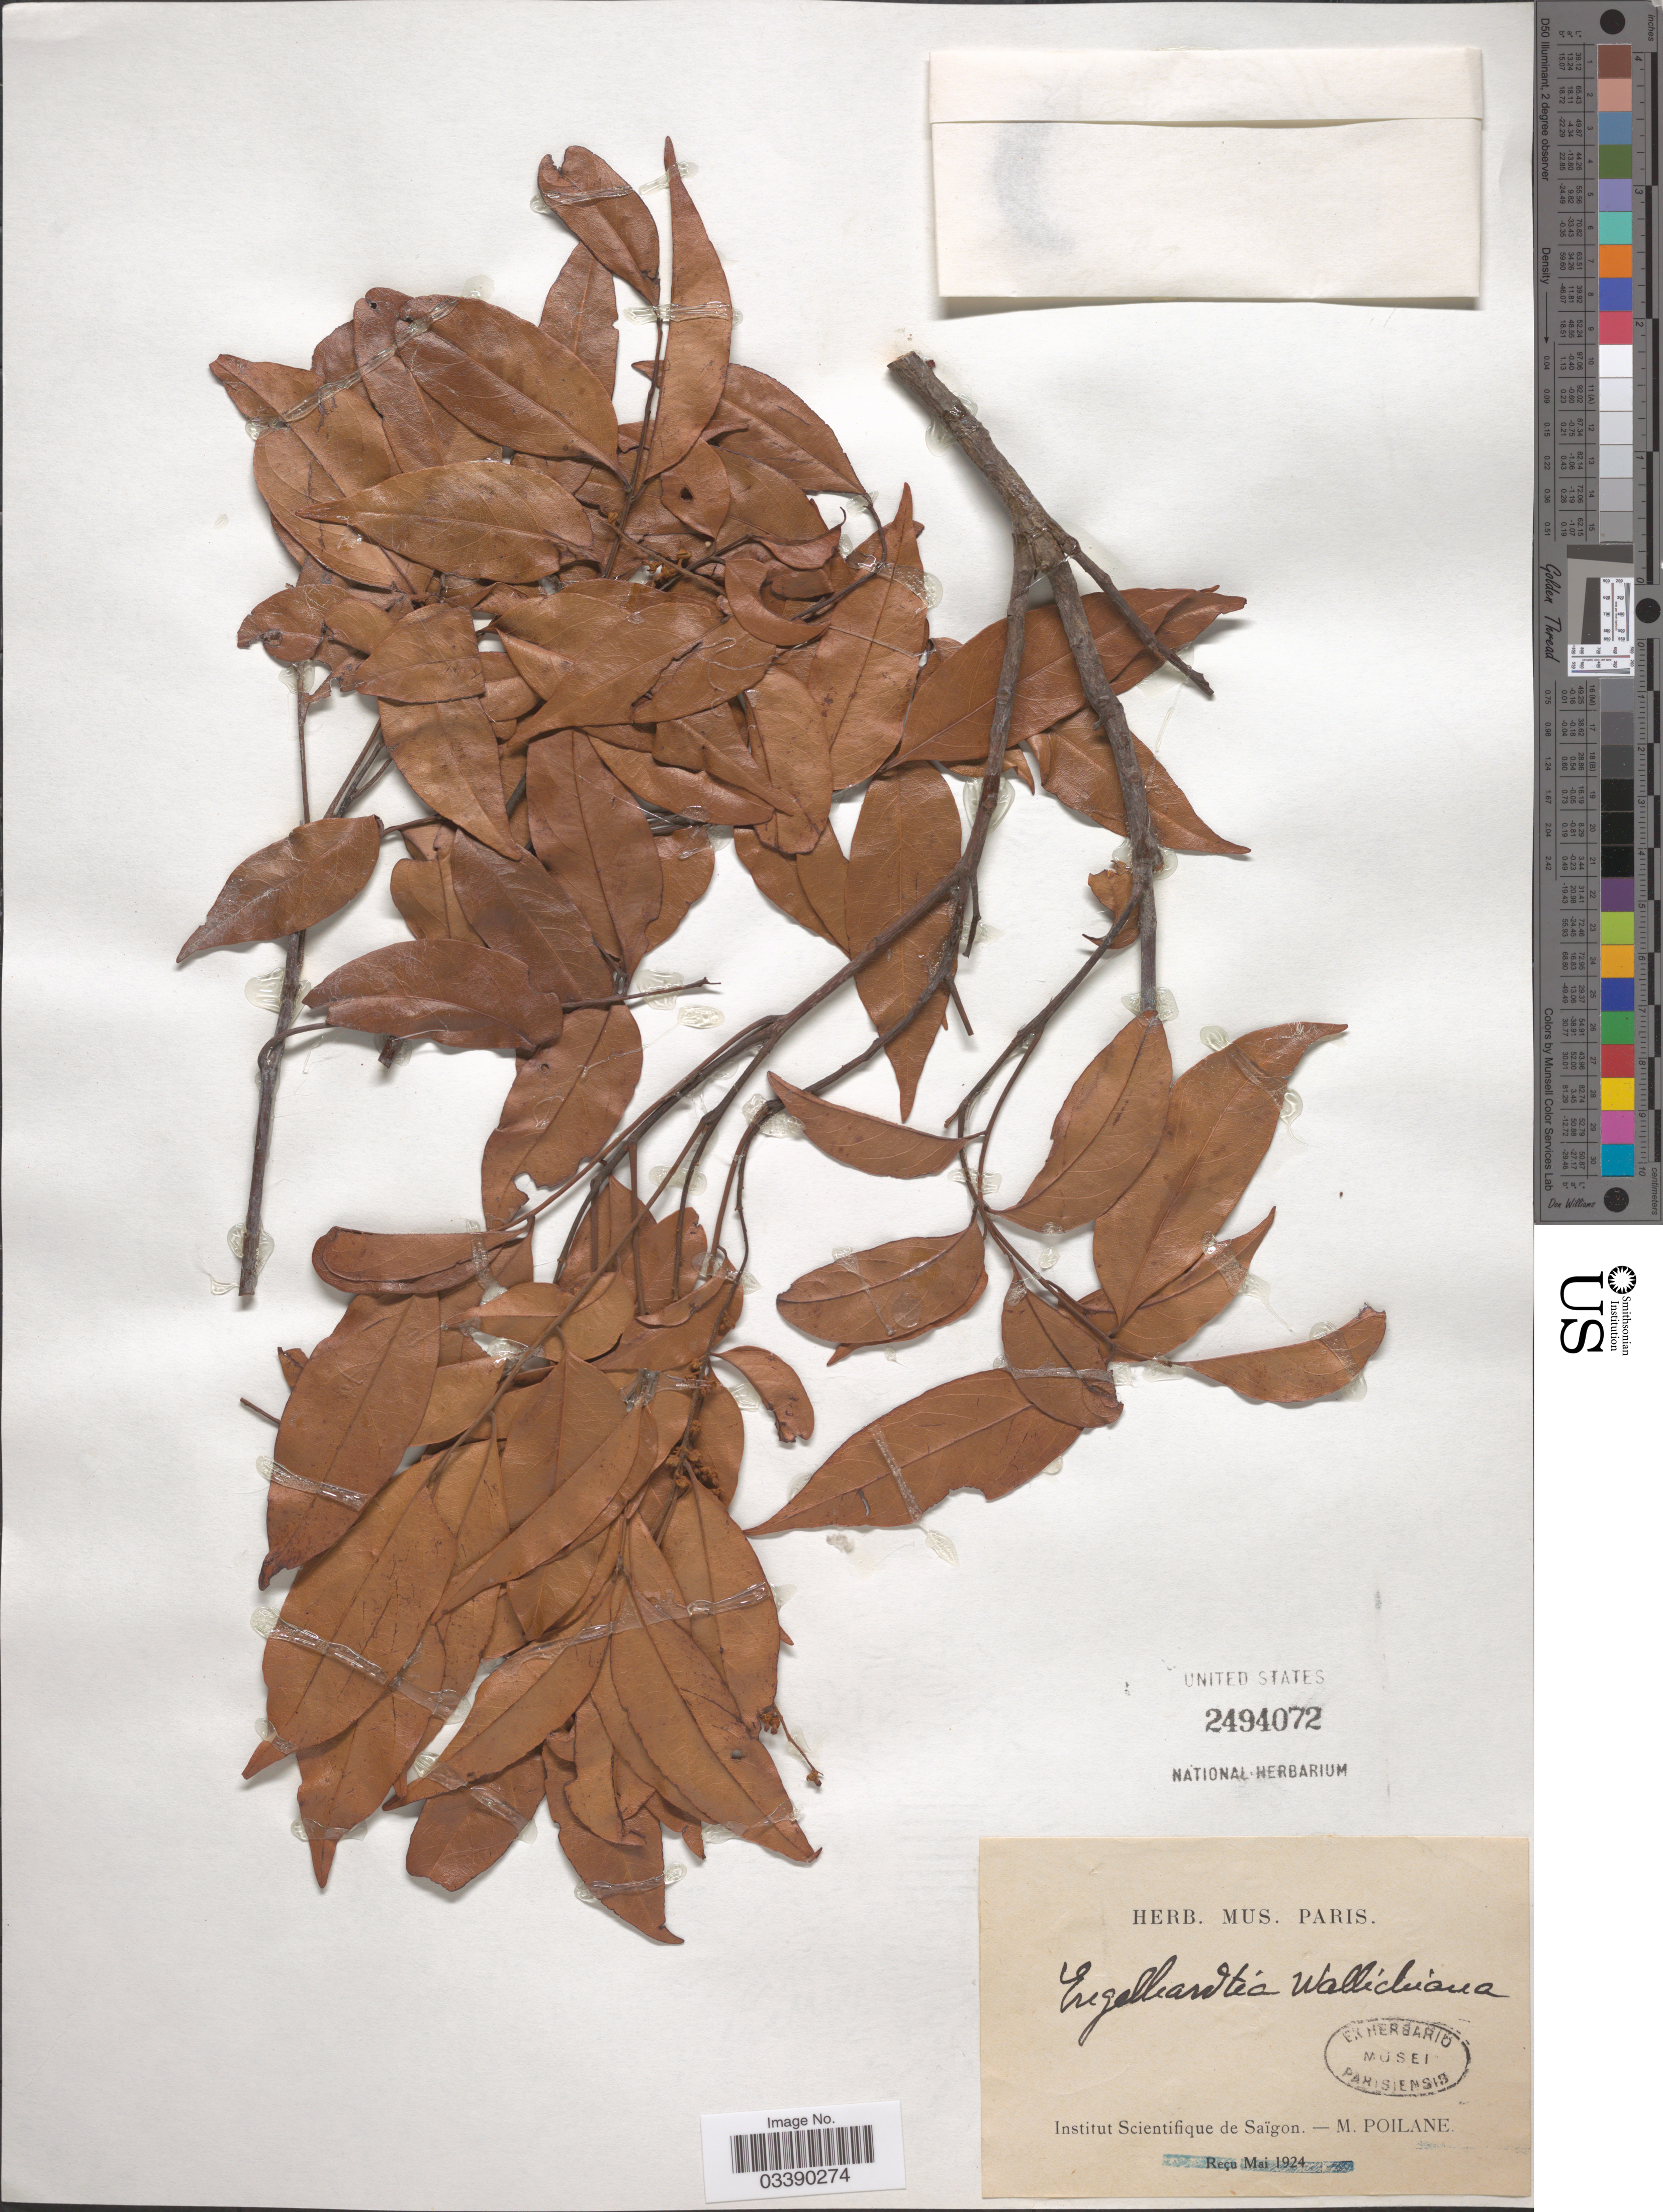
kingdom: Plantae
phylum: Tracheophyta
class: Magnoliopsida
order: Fagales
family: Juglandaceae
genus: Engelhardia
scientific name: Engelhardia roxburghiana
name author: Lindl.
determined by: Strong, Mark T., (BOT), Smithsonian Institution - National Museum of Natural History (UNITED STATES)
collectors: E. Poilane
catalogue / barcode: US 2494072